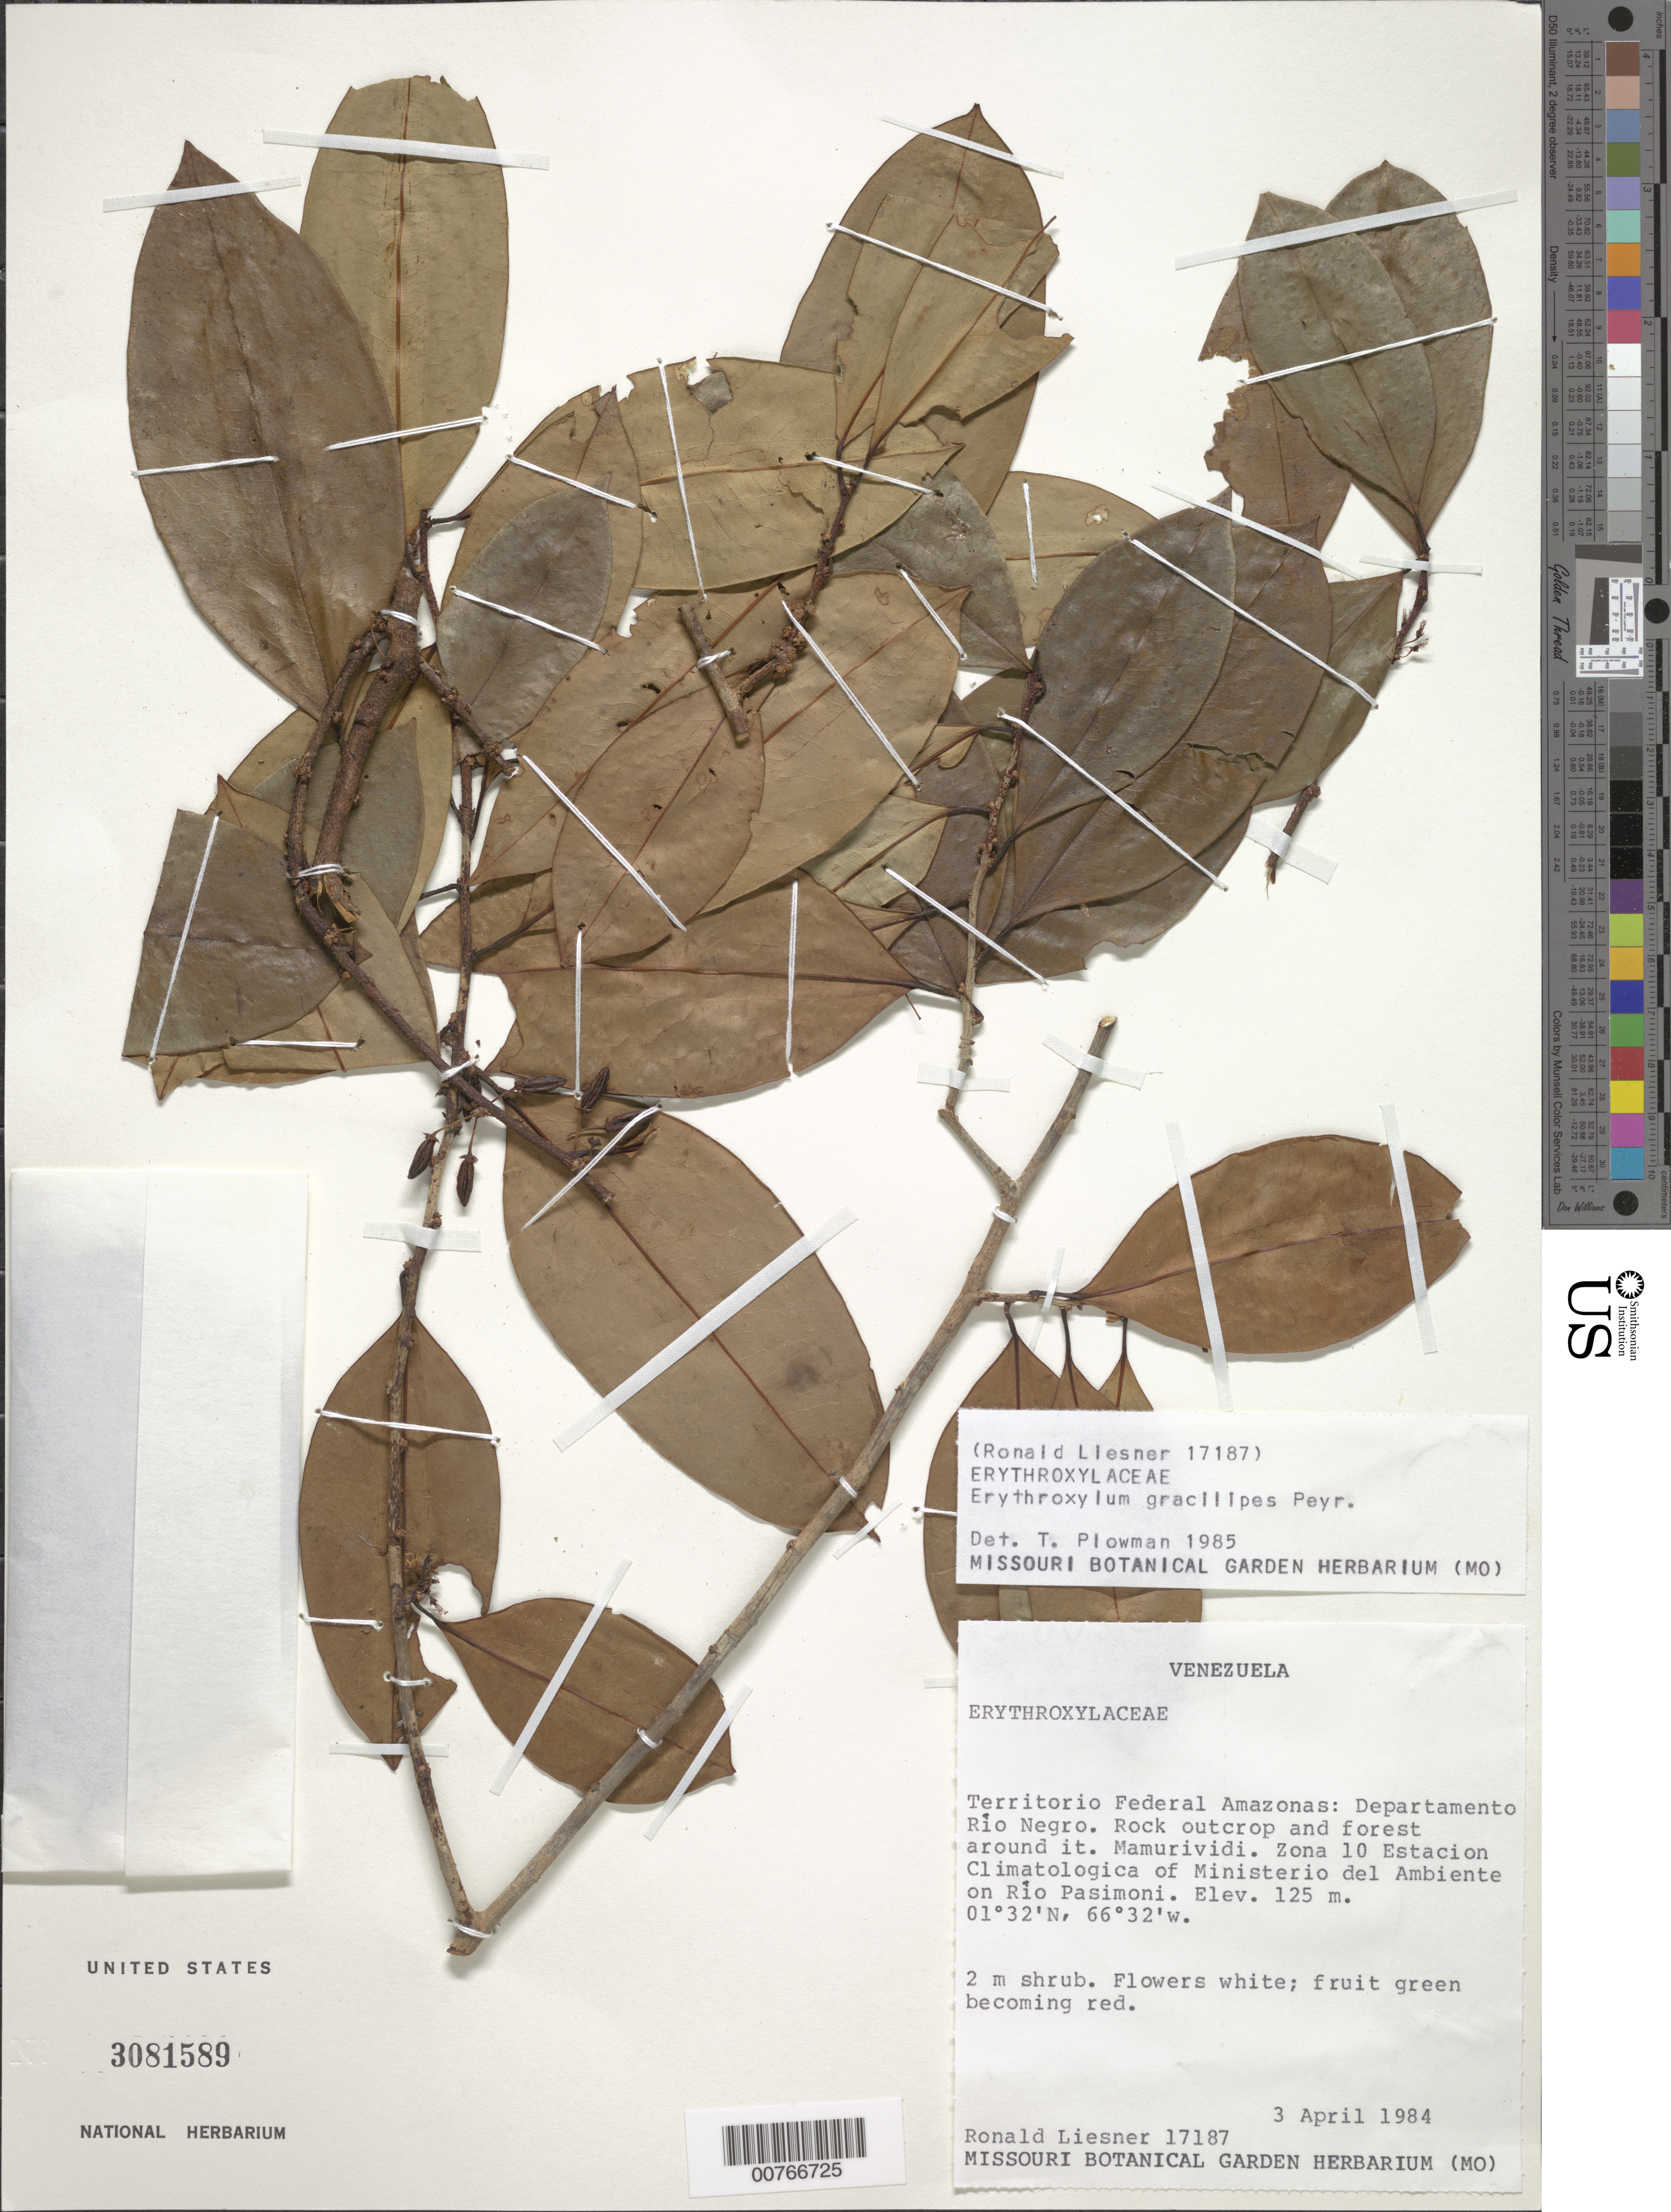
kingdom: Plantae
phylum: Tracheophyta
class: Magnoliopsida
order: Malpighiales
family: Erythroxylaceae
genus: Erythroxylum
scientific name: Erythroxylum gracilipes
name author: Peyr.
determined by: Plowman, Timothy C.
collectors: R. L. Liesner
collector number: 17187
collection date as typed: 3-Apr-84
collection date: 1984-04-03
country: Venezuela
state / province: Amazonas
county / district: Río Negro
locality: Mamurividi. Zona 10 Estacion Climatologica of Ministerío del Ambiente on Río Pasimoni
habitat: Rock outcrop and forest around it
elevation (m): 125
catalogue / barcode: US 3081589